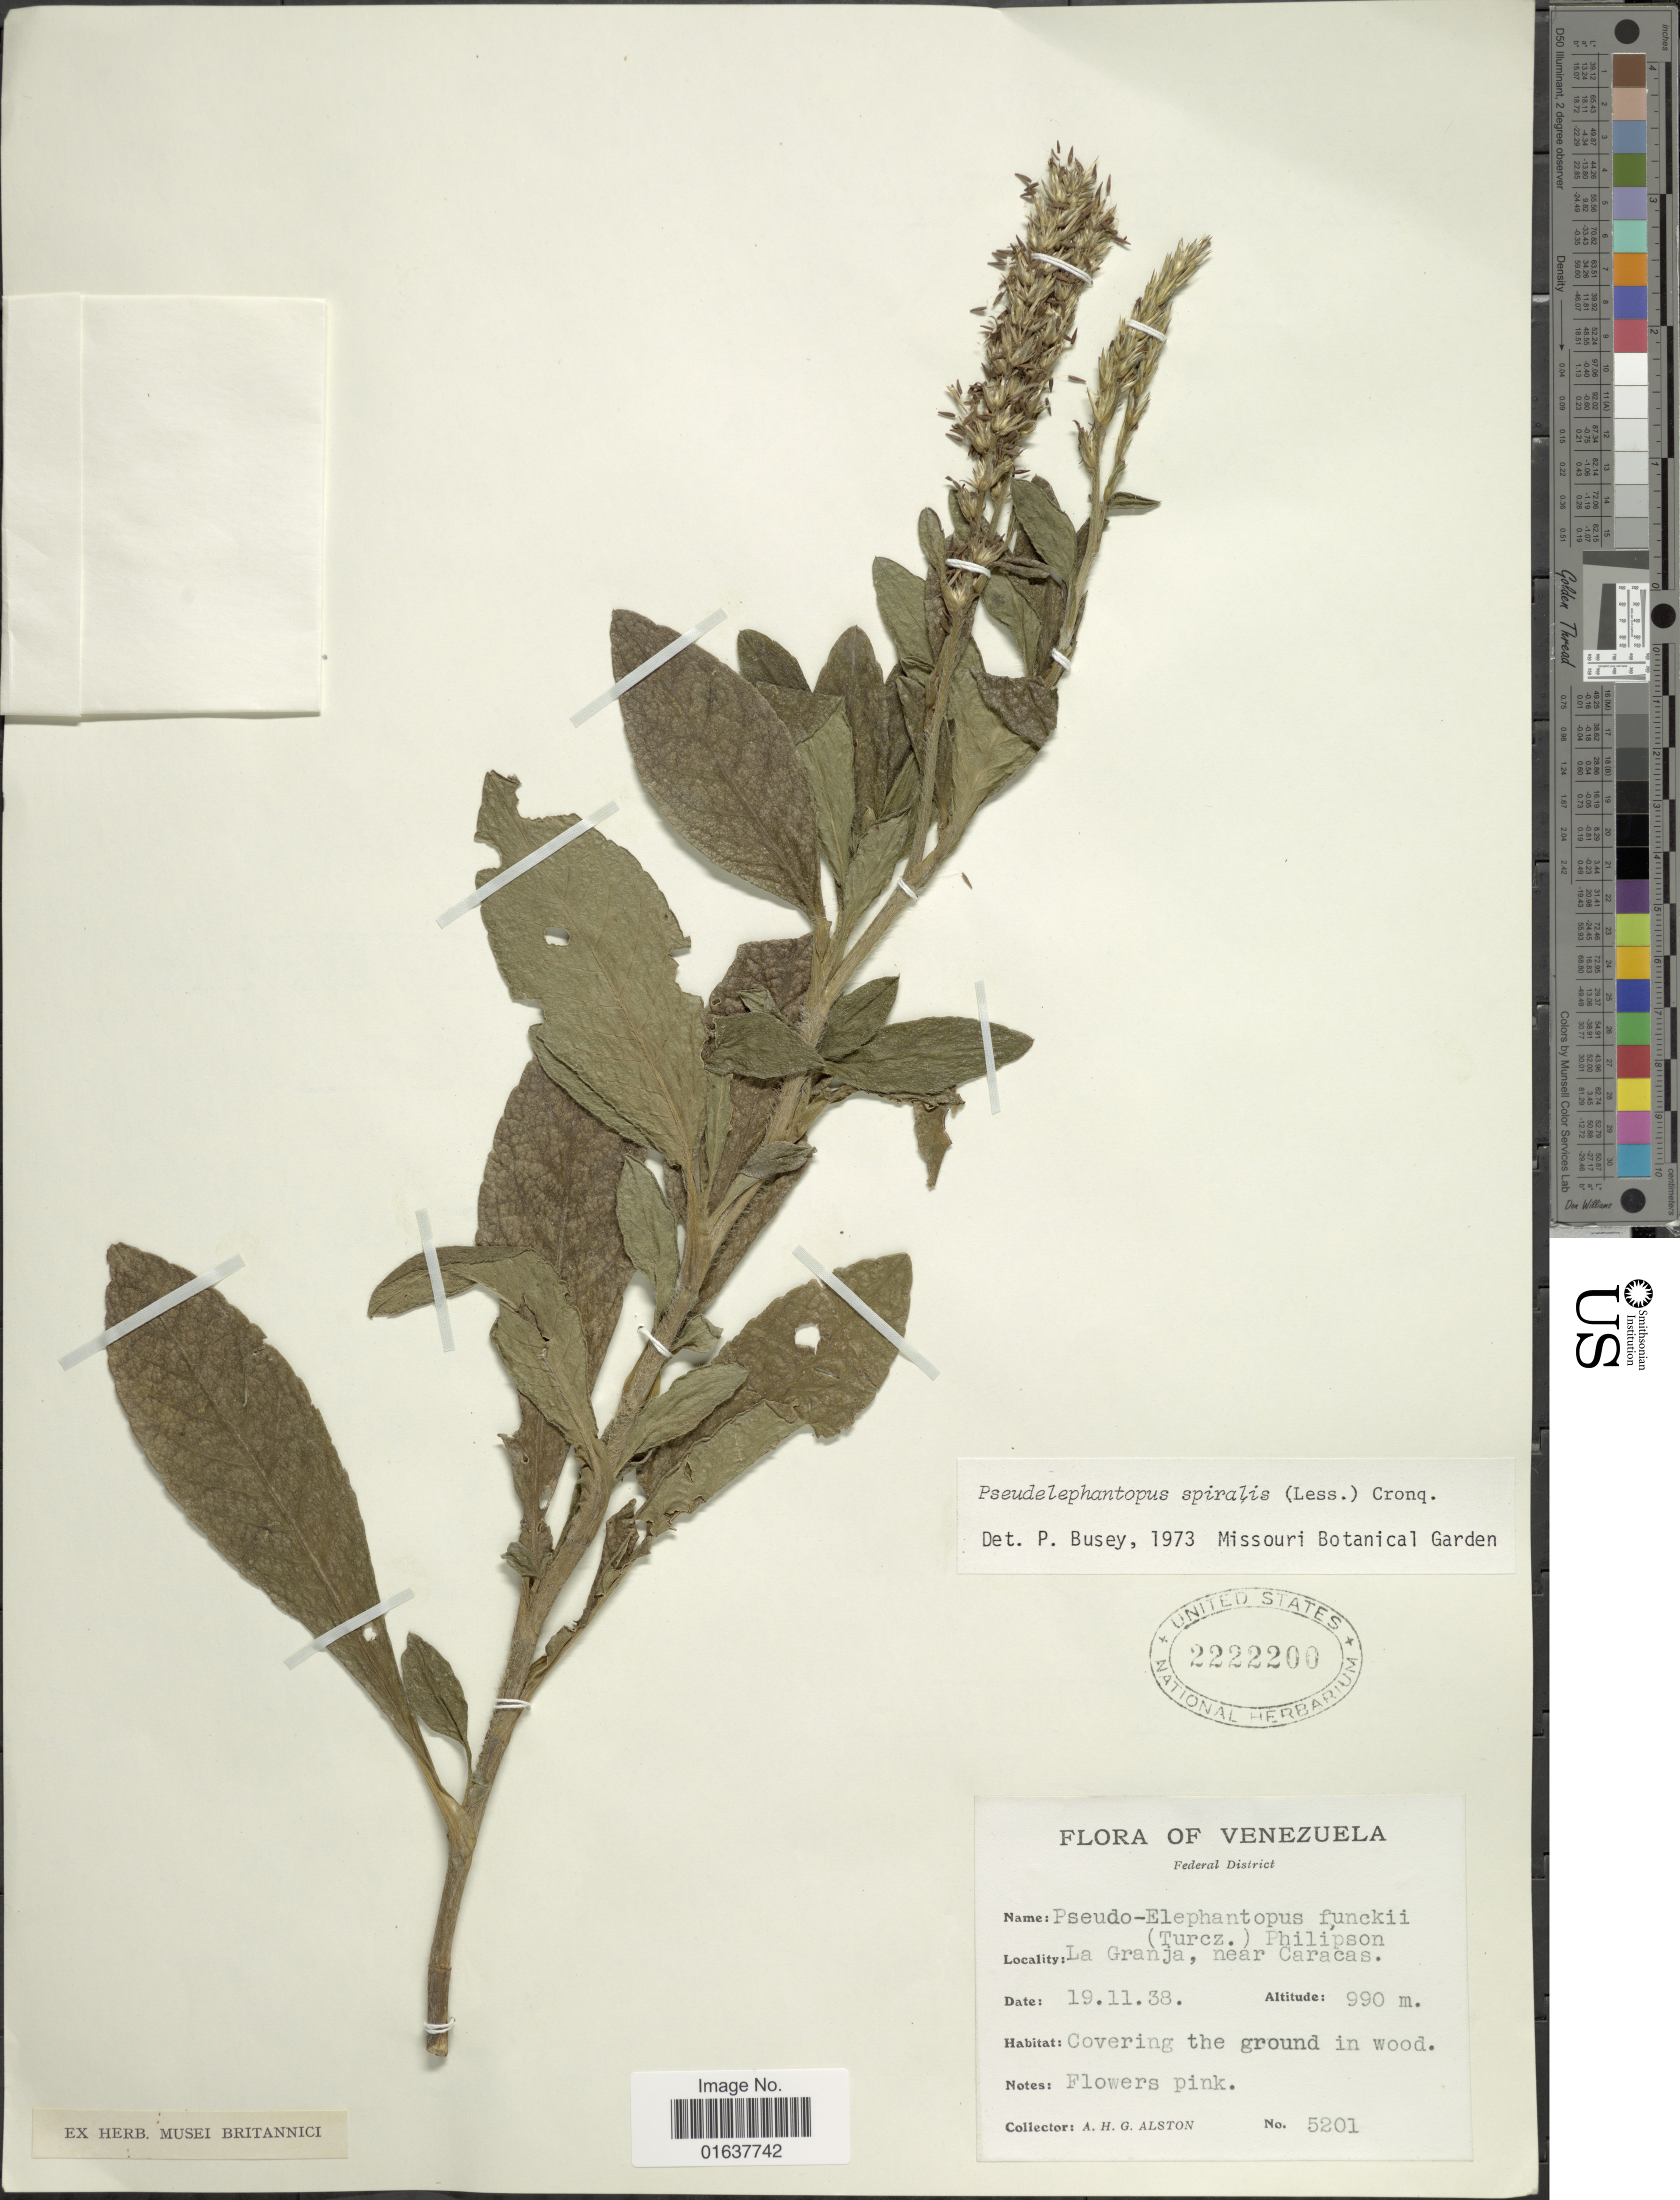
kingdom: Plantae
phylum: Tracheophyta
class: Magnoliopsida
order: Asterales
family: Asteraceae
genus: Pseudelephantopus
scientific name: Pseudelephantopus spiralis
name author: (Less.) Cronquist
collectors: A. H. Alston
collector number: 5201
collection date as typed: Transcribed d/m/y: 19/11/38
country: Venezuela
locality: Federal District. La Granja, near Caracas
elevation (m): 990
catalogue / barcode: US 2222200